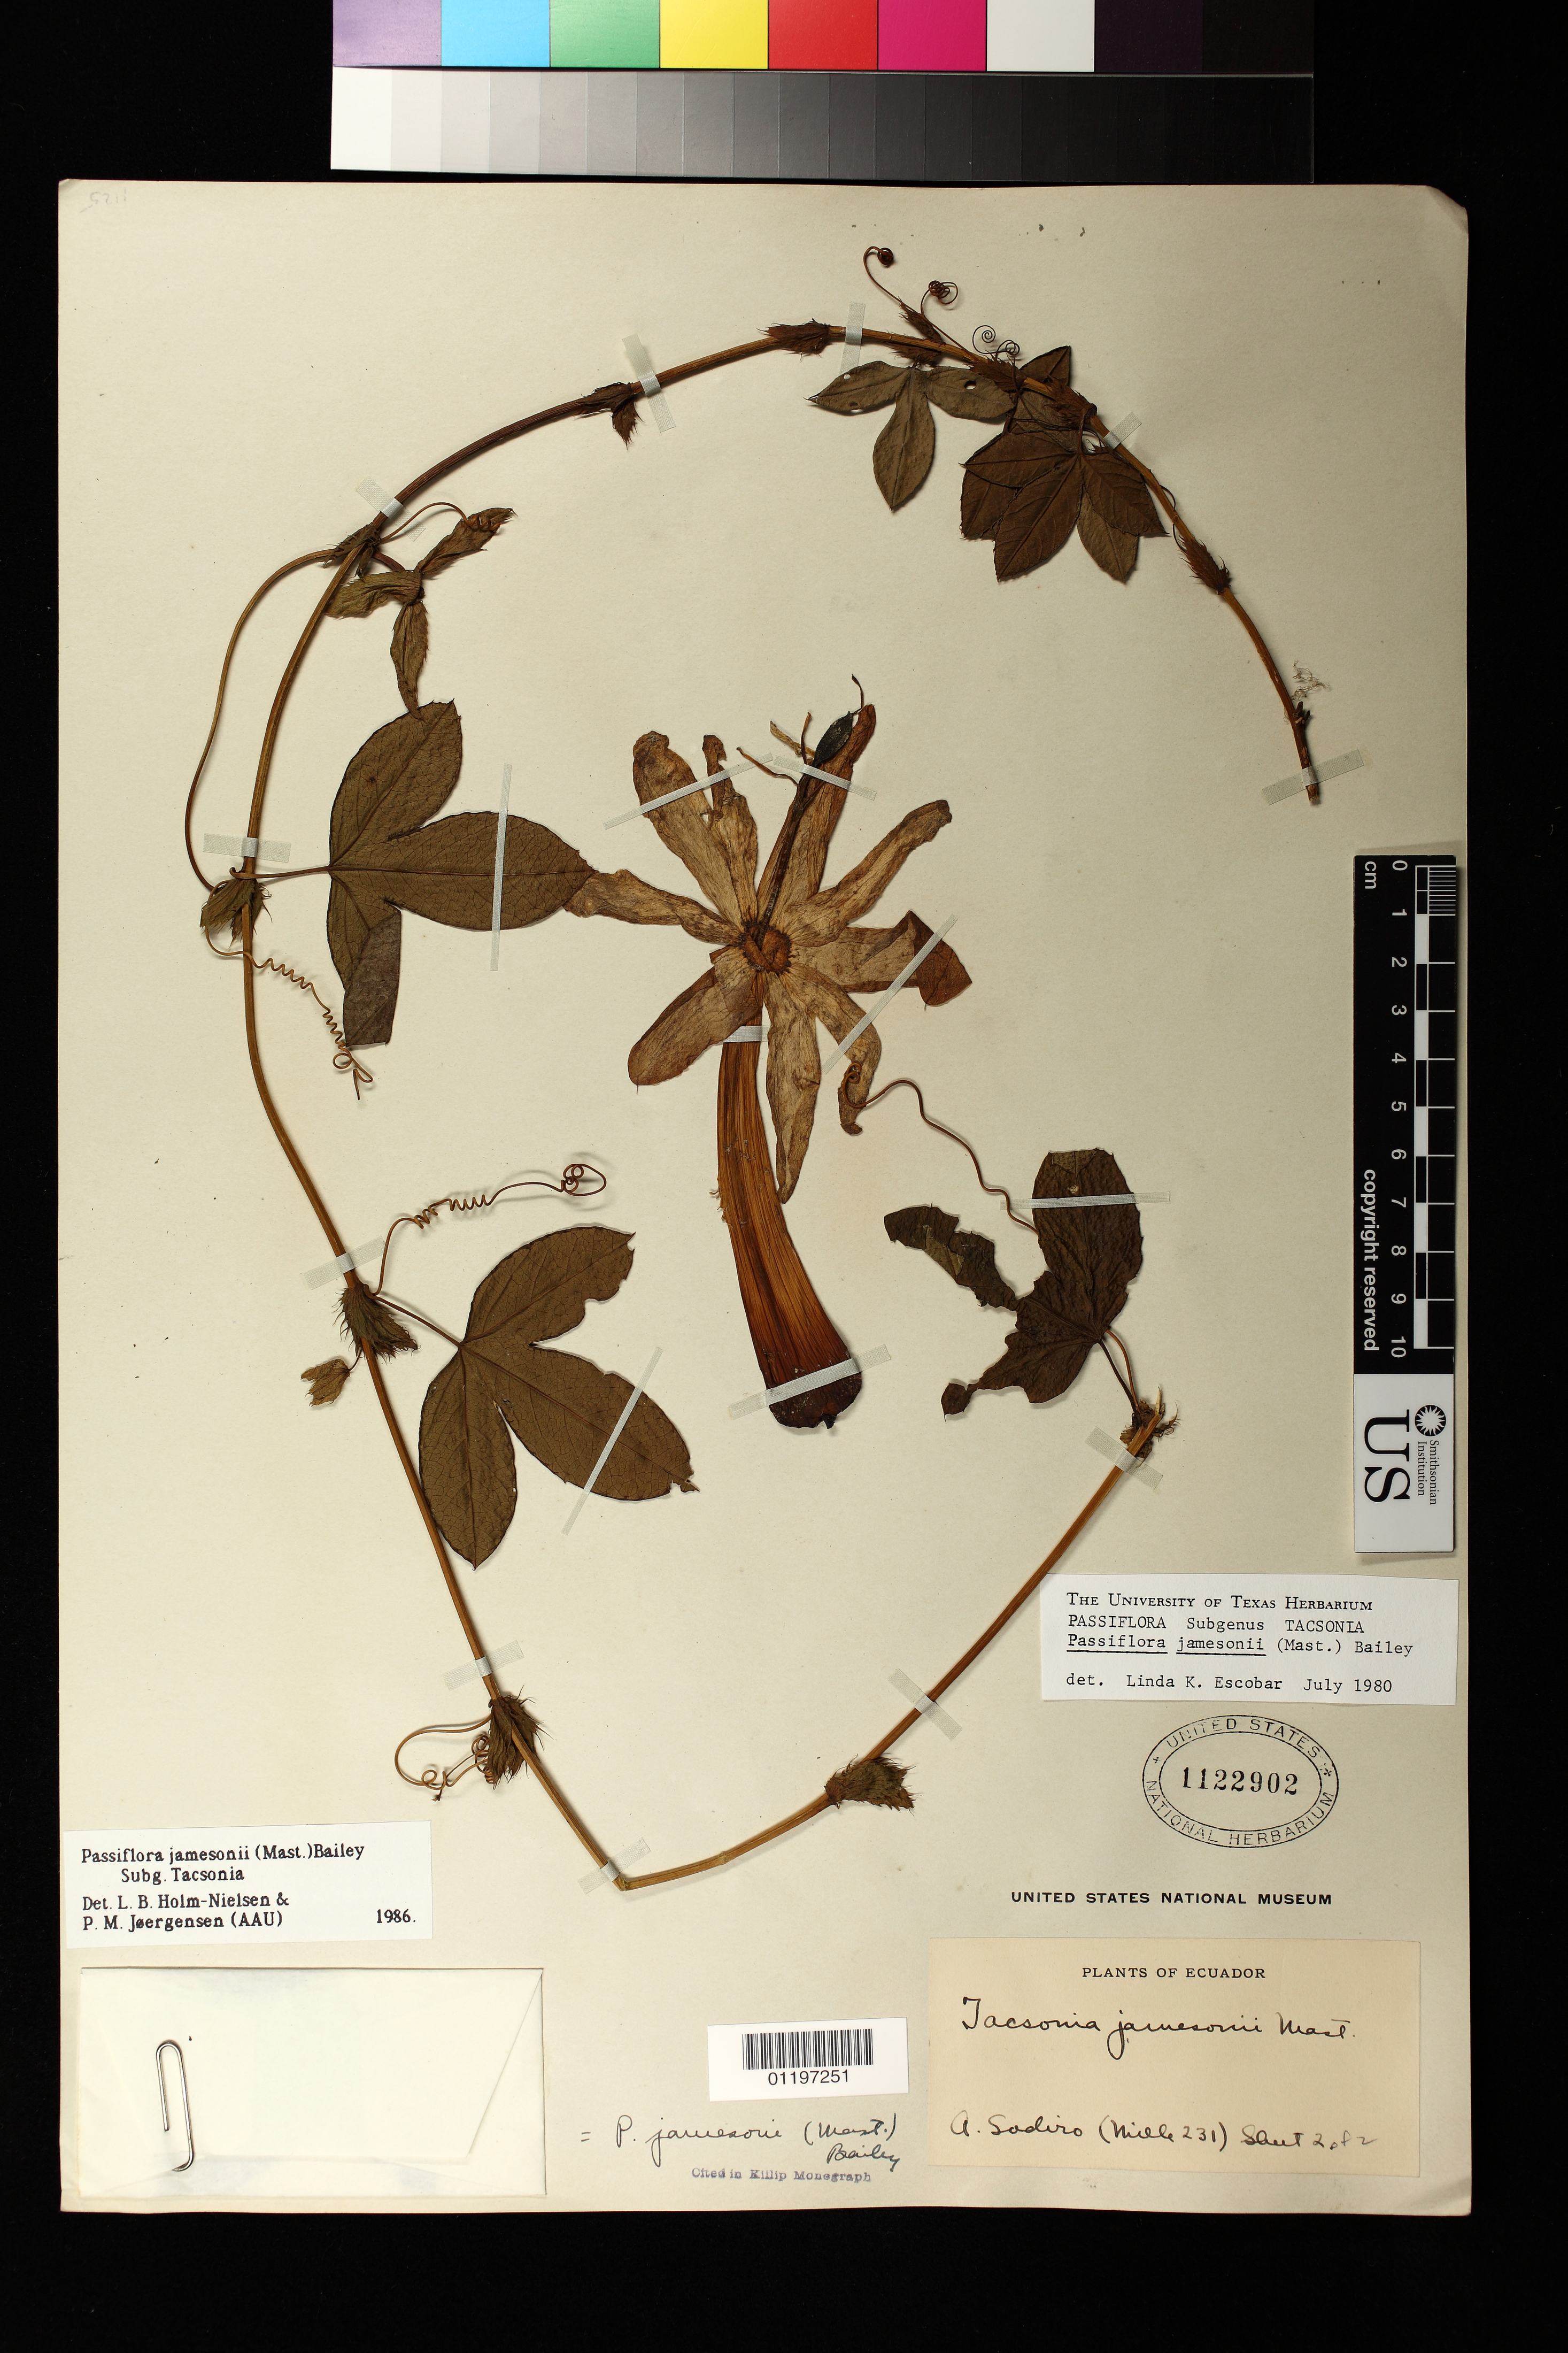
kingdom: Plantae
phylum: Tracheophyta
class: Magnoliopsida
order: Malpighiales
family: Passifloraceae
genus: Passiflora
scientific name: Passiflora jamesonii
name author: (Mast.) L.H. Bailey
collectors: A. Sodiro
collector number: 231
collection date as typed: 30 Mar 2014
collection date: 2014-03-30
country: Ecuador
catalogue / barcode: US 1122902